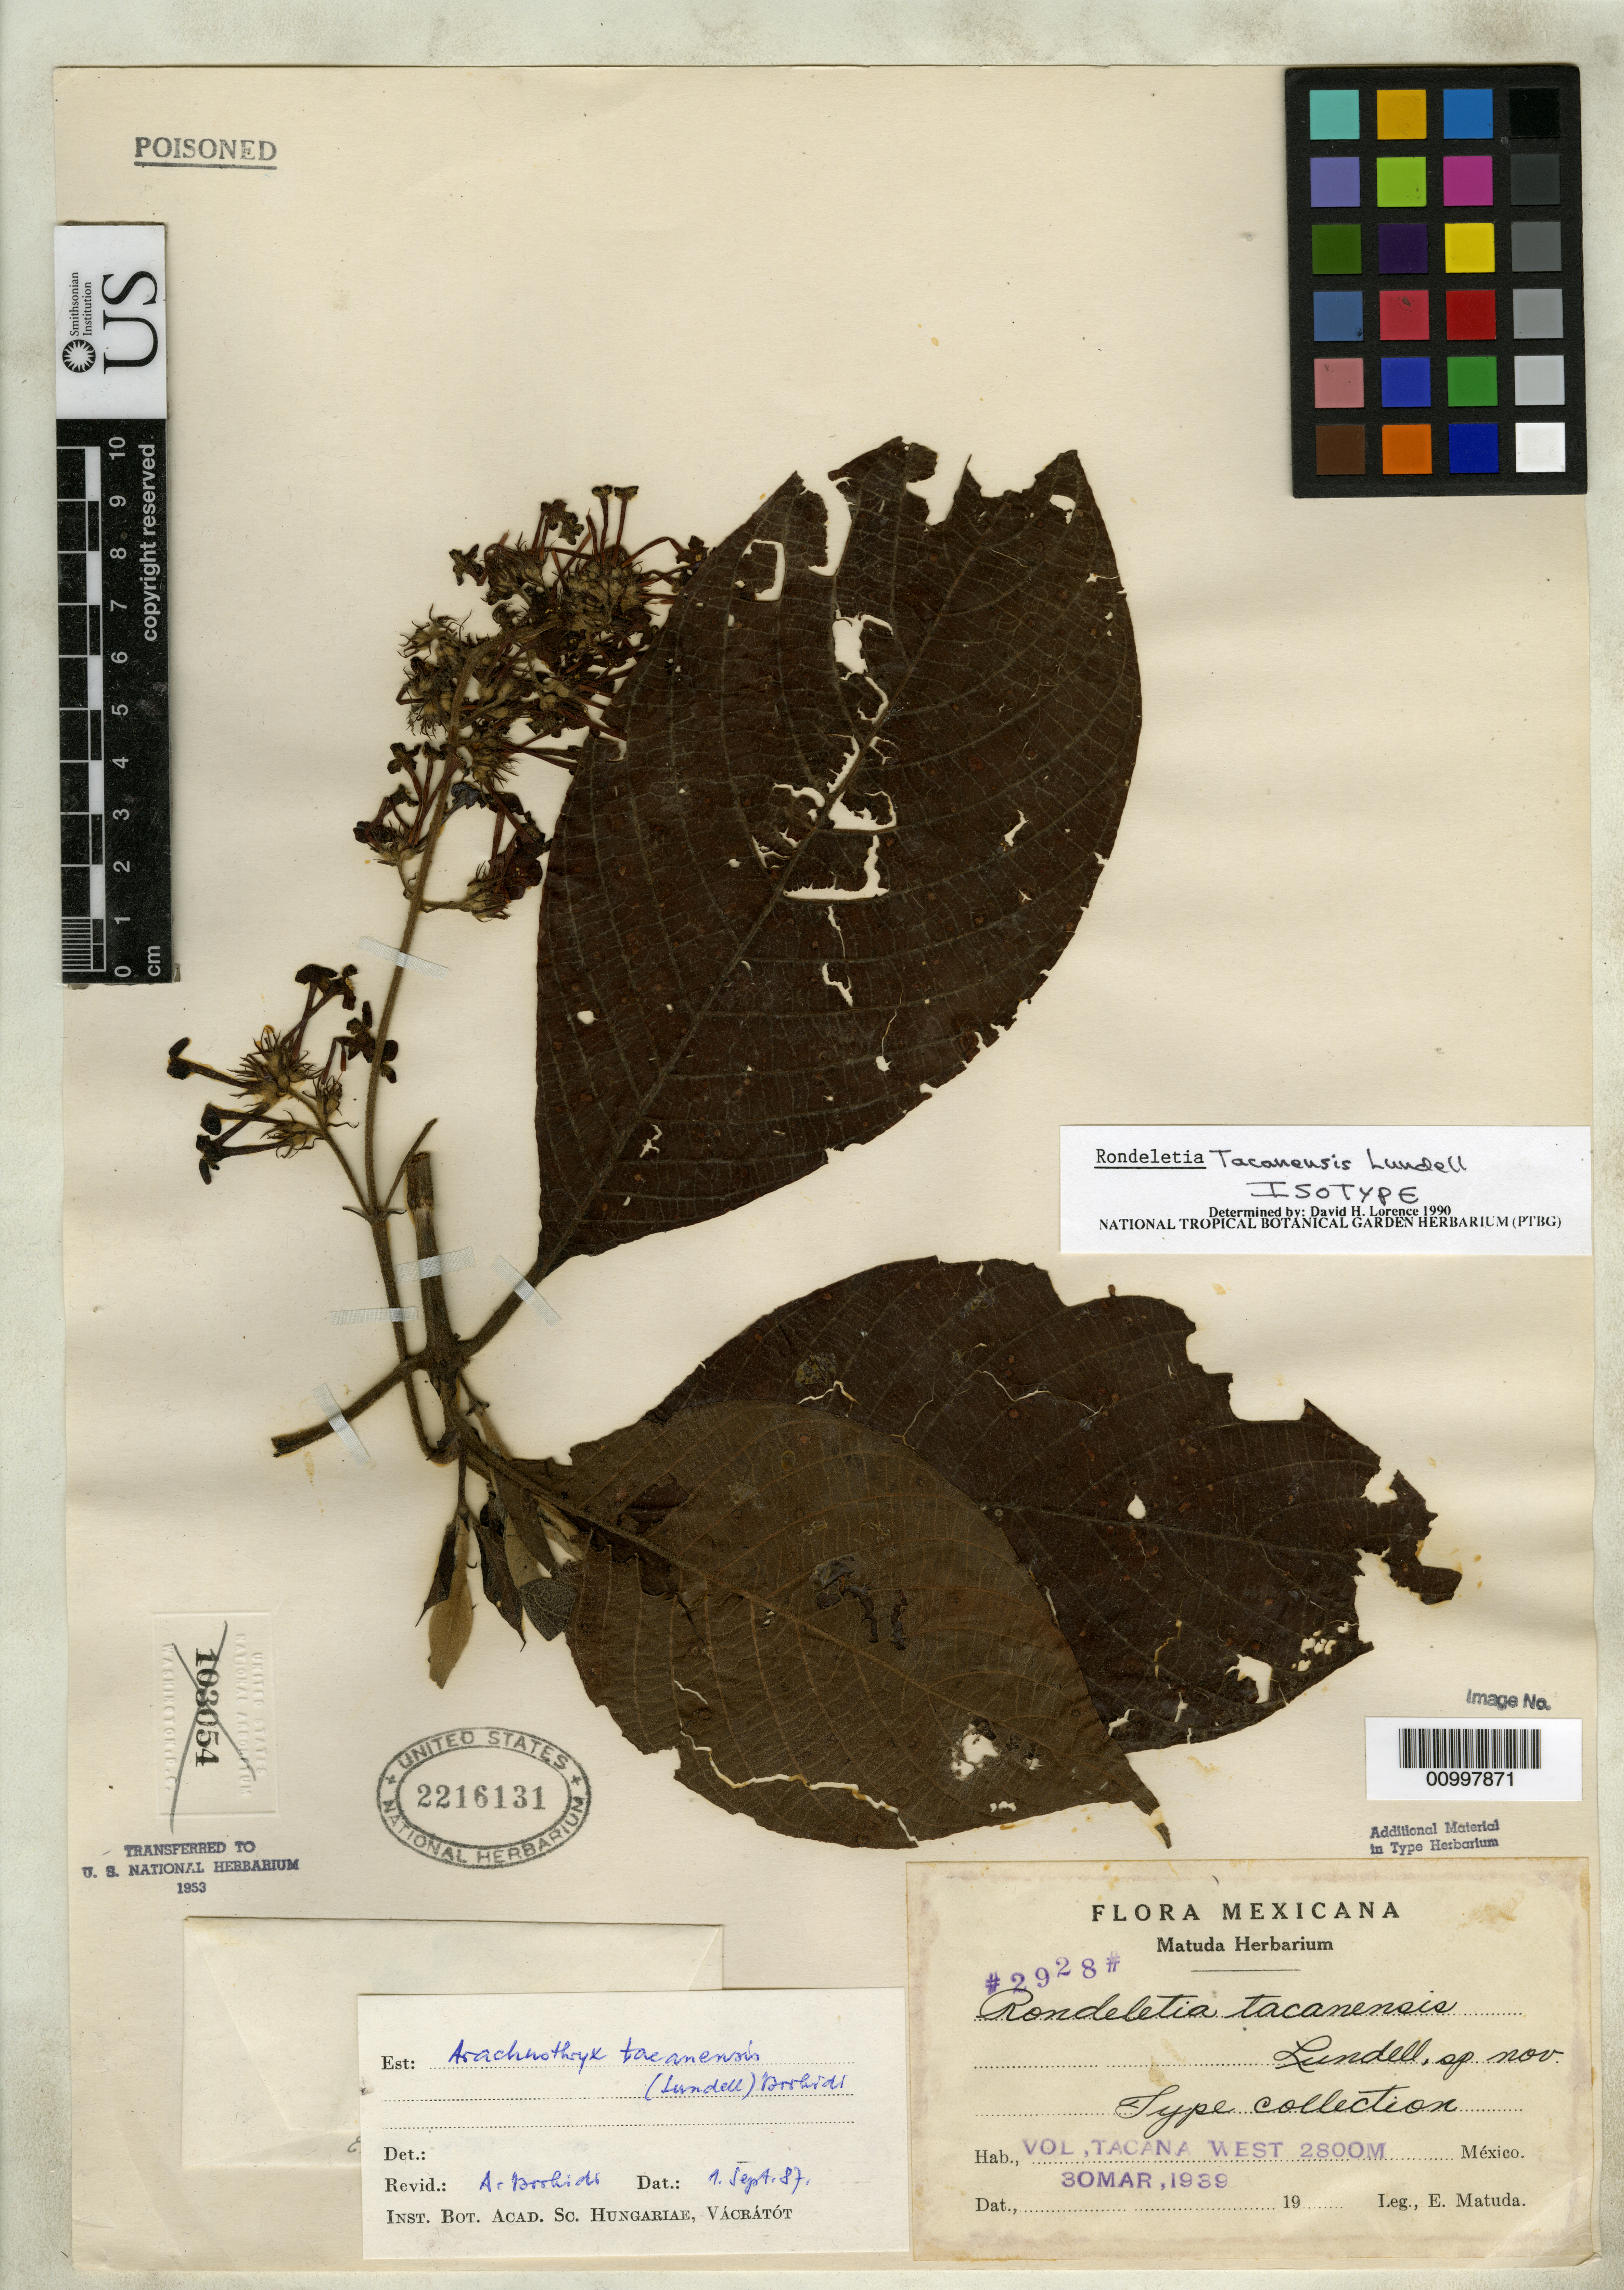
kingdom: Plantae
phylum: Tracheophyta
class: Magnoliopsida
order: Gentianales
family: Rubiaceae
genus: Rondeletia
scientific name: Rondeletia tacanensis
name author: Lundell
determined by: Lorence, David H., (PTBG), National Tropical Botanical Garden (UNITED STATES)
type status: Isotype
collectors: E. Matuda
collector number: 2928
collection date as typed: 30 Mar 1939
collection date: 1939-03-30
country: Mexico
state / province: Chiapas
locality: Volcan Tacana West.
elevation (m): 2800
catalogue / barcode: US 2216131